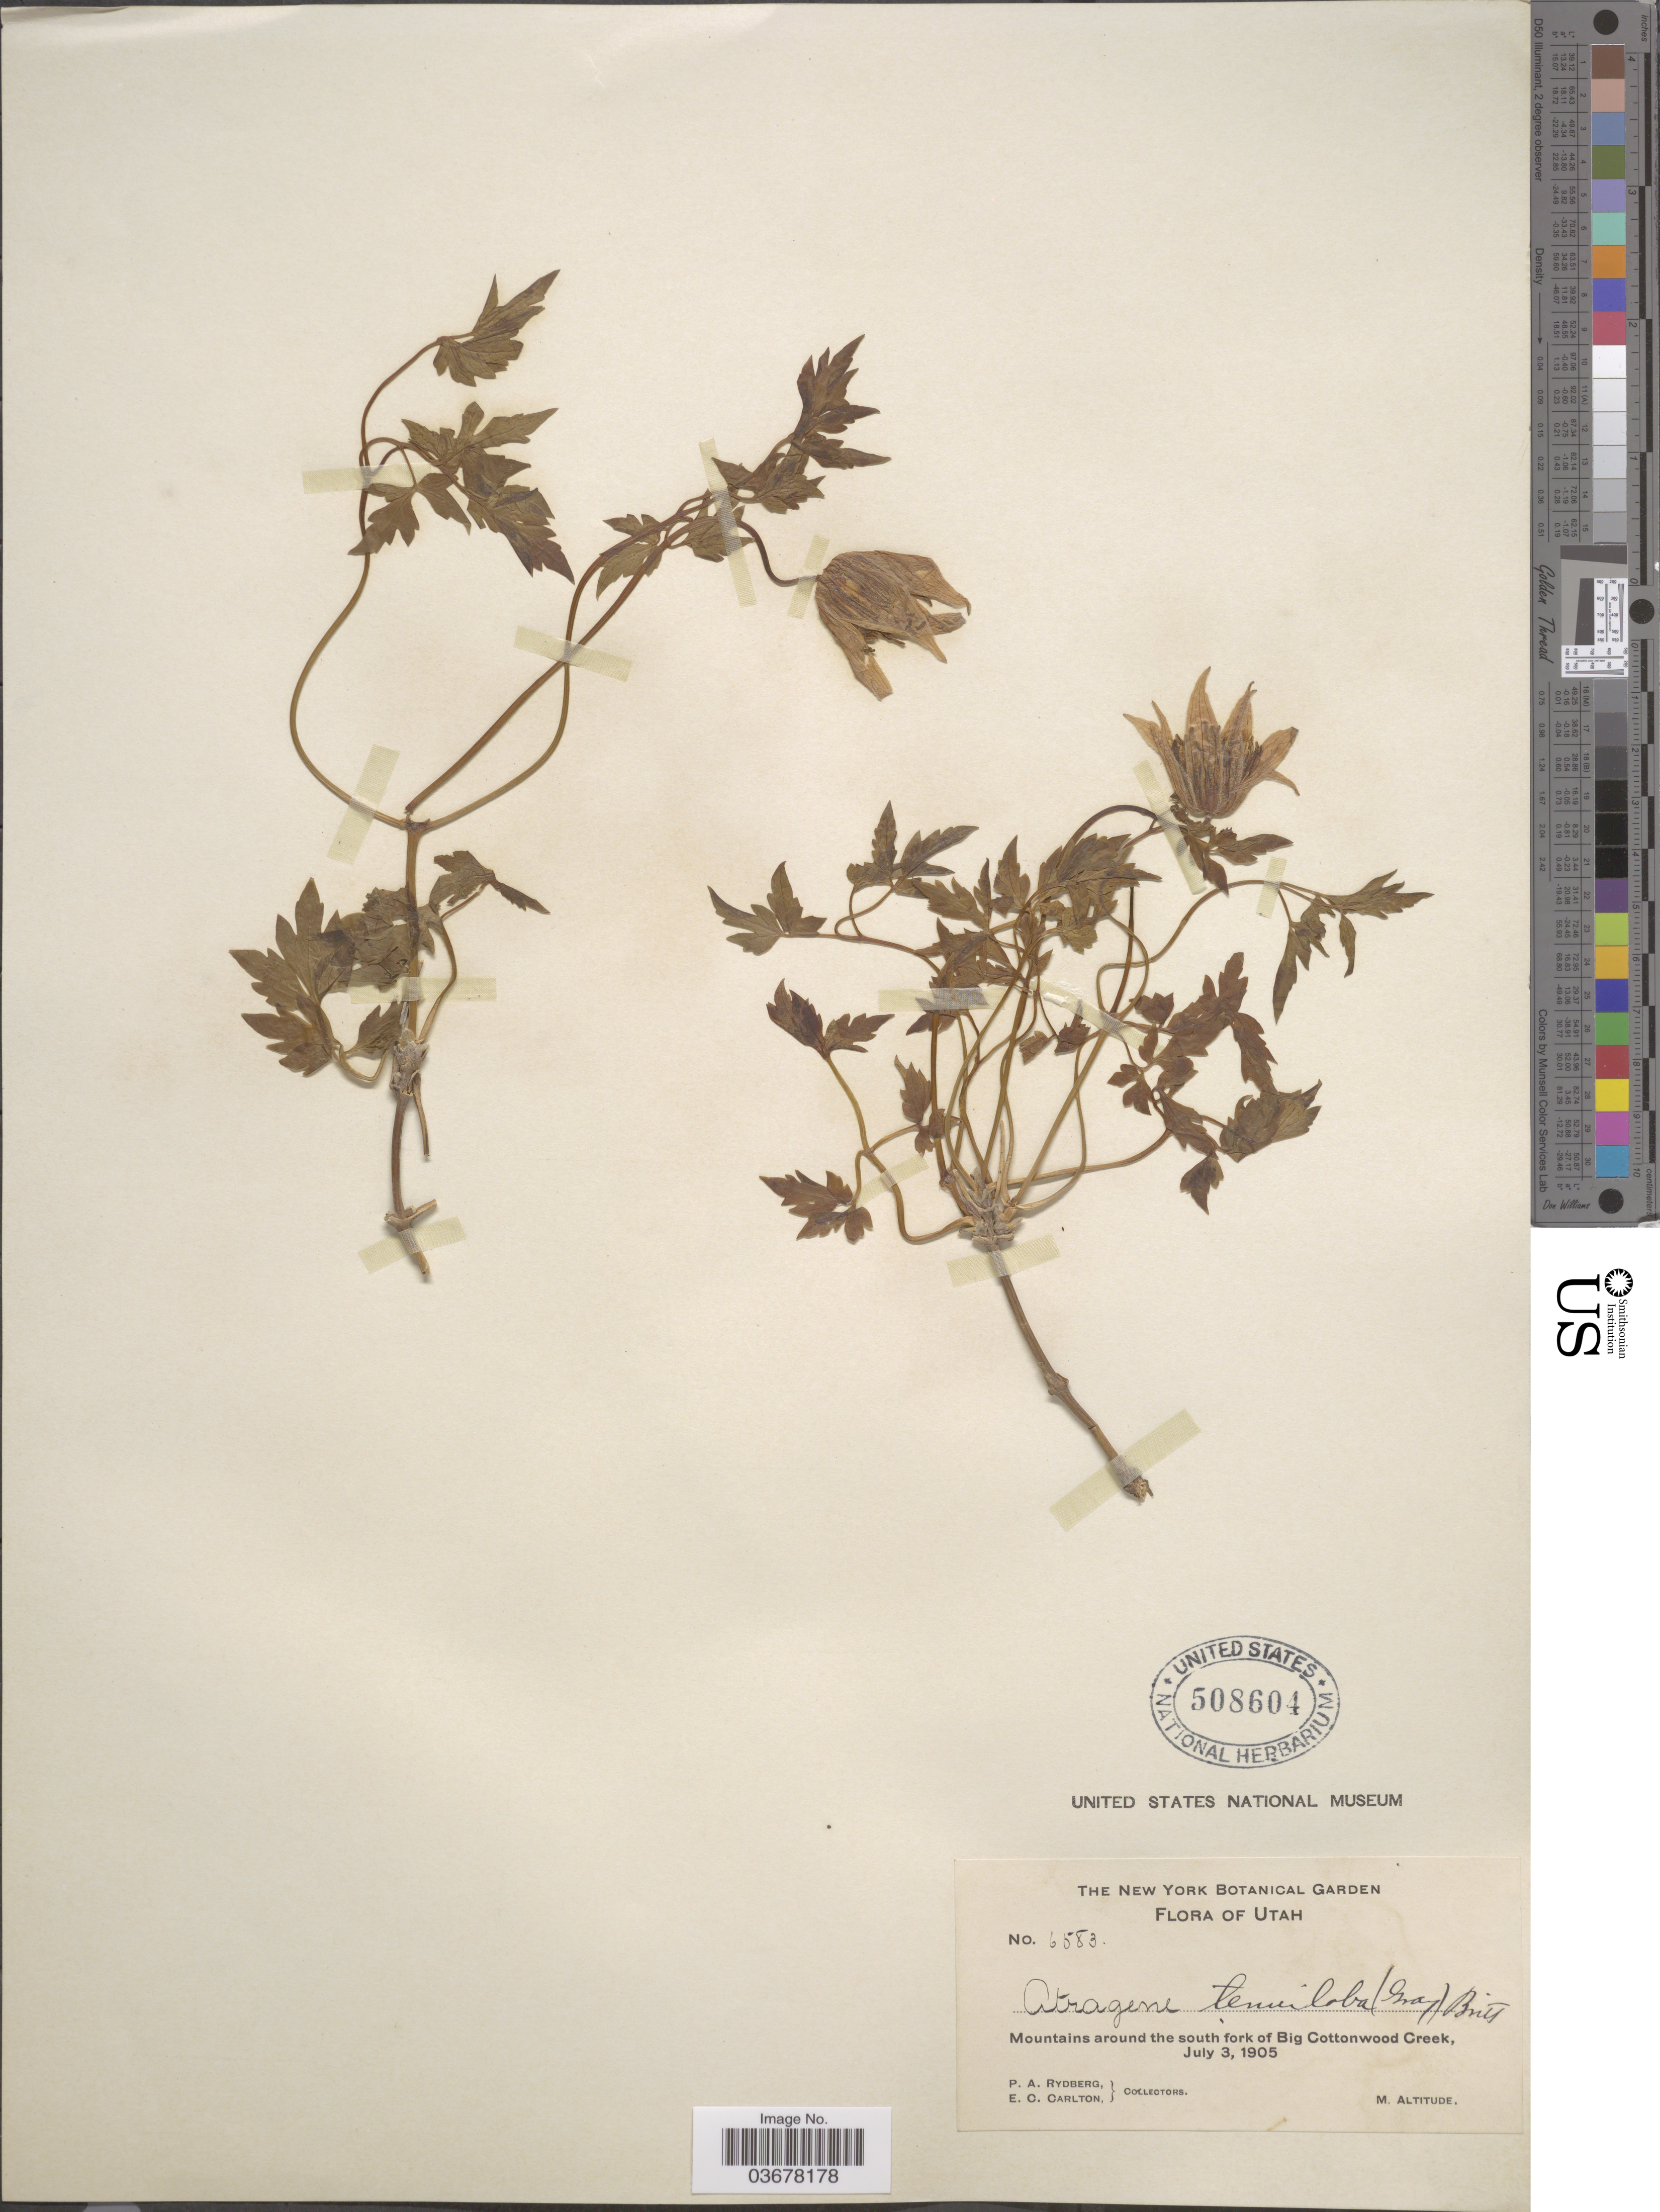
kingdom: Plantae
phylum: Tracheophyta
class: Magnoliopsida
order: Ranunculales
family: Ranunculaceae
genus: Clematis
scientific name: Clematis columbiana var. tenuiloba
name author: (A. Gray) J.S. Pringle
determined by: Strong, M. T., (US), Smithsonian Institution - National Museum of Natural History (UNITED STATES)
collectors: P. A. Rydberg & E. Carlton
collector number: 6583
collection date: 1905-07-03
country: United States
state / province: Utah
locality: Mountains around the south fork of Big Cottonwood Creek.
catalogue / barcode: US 508604